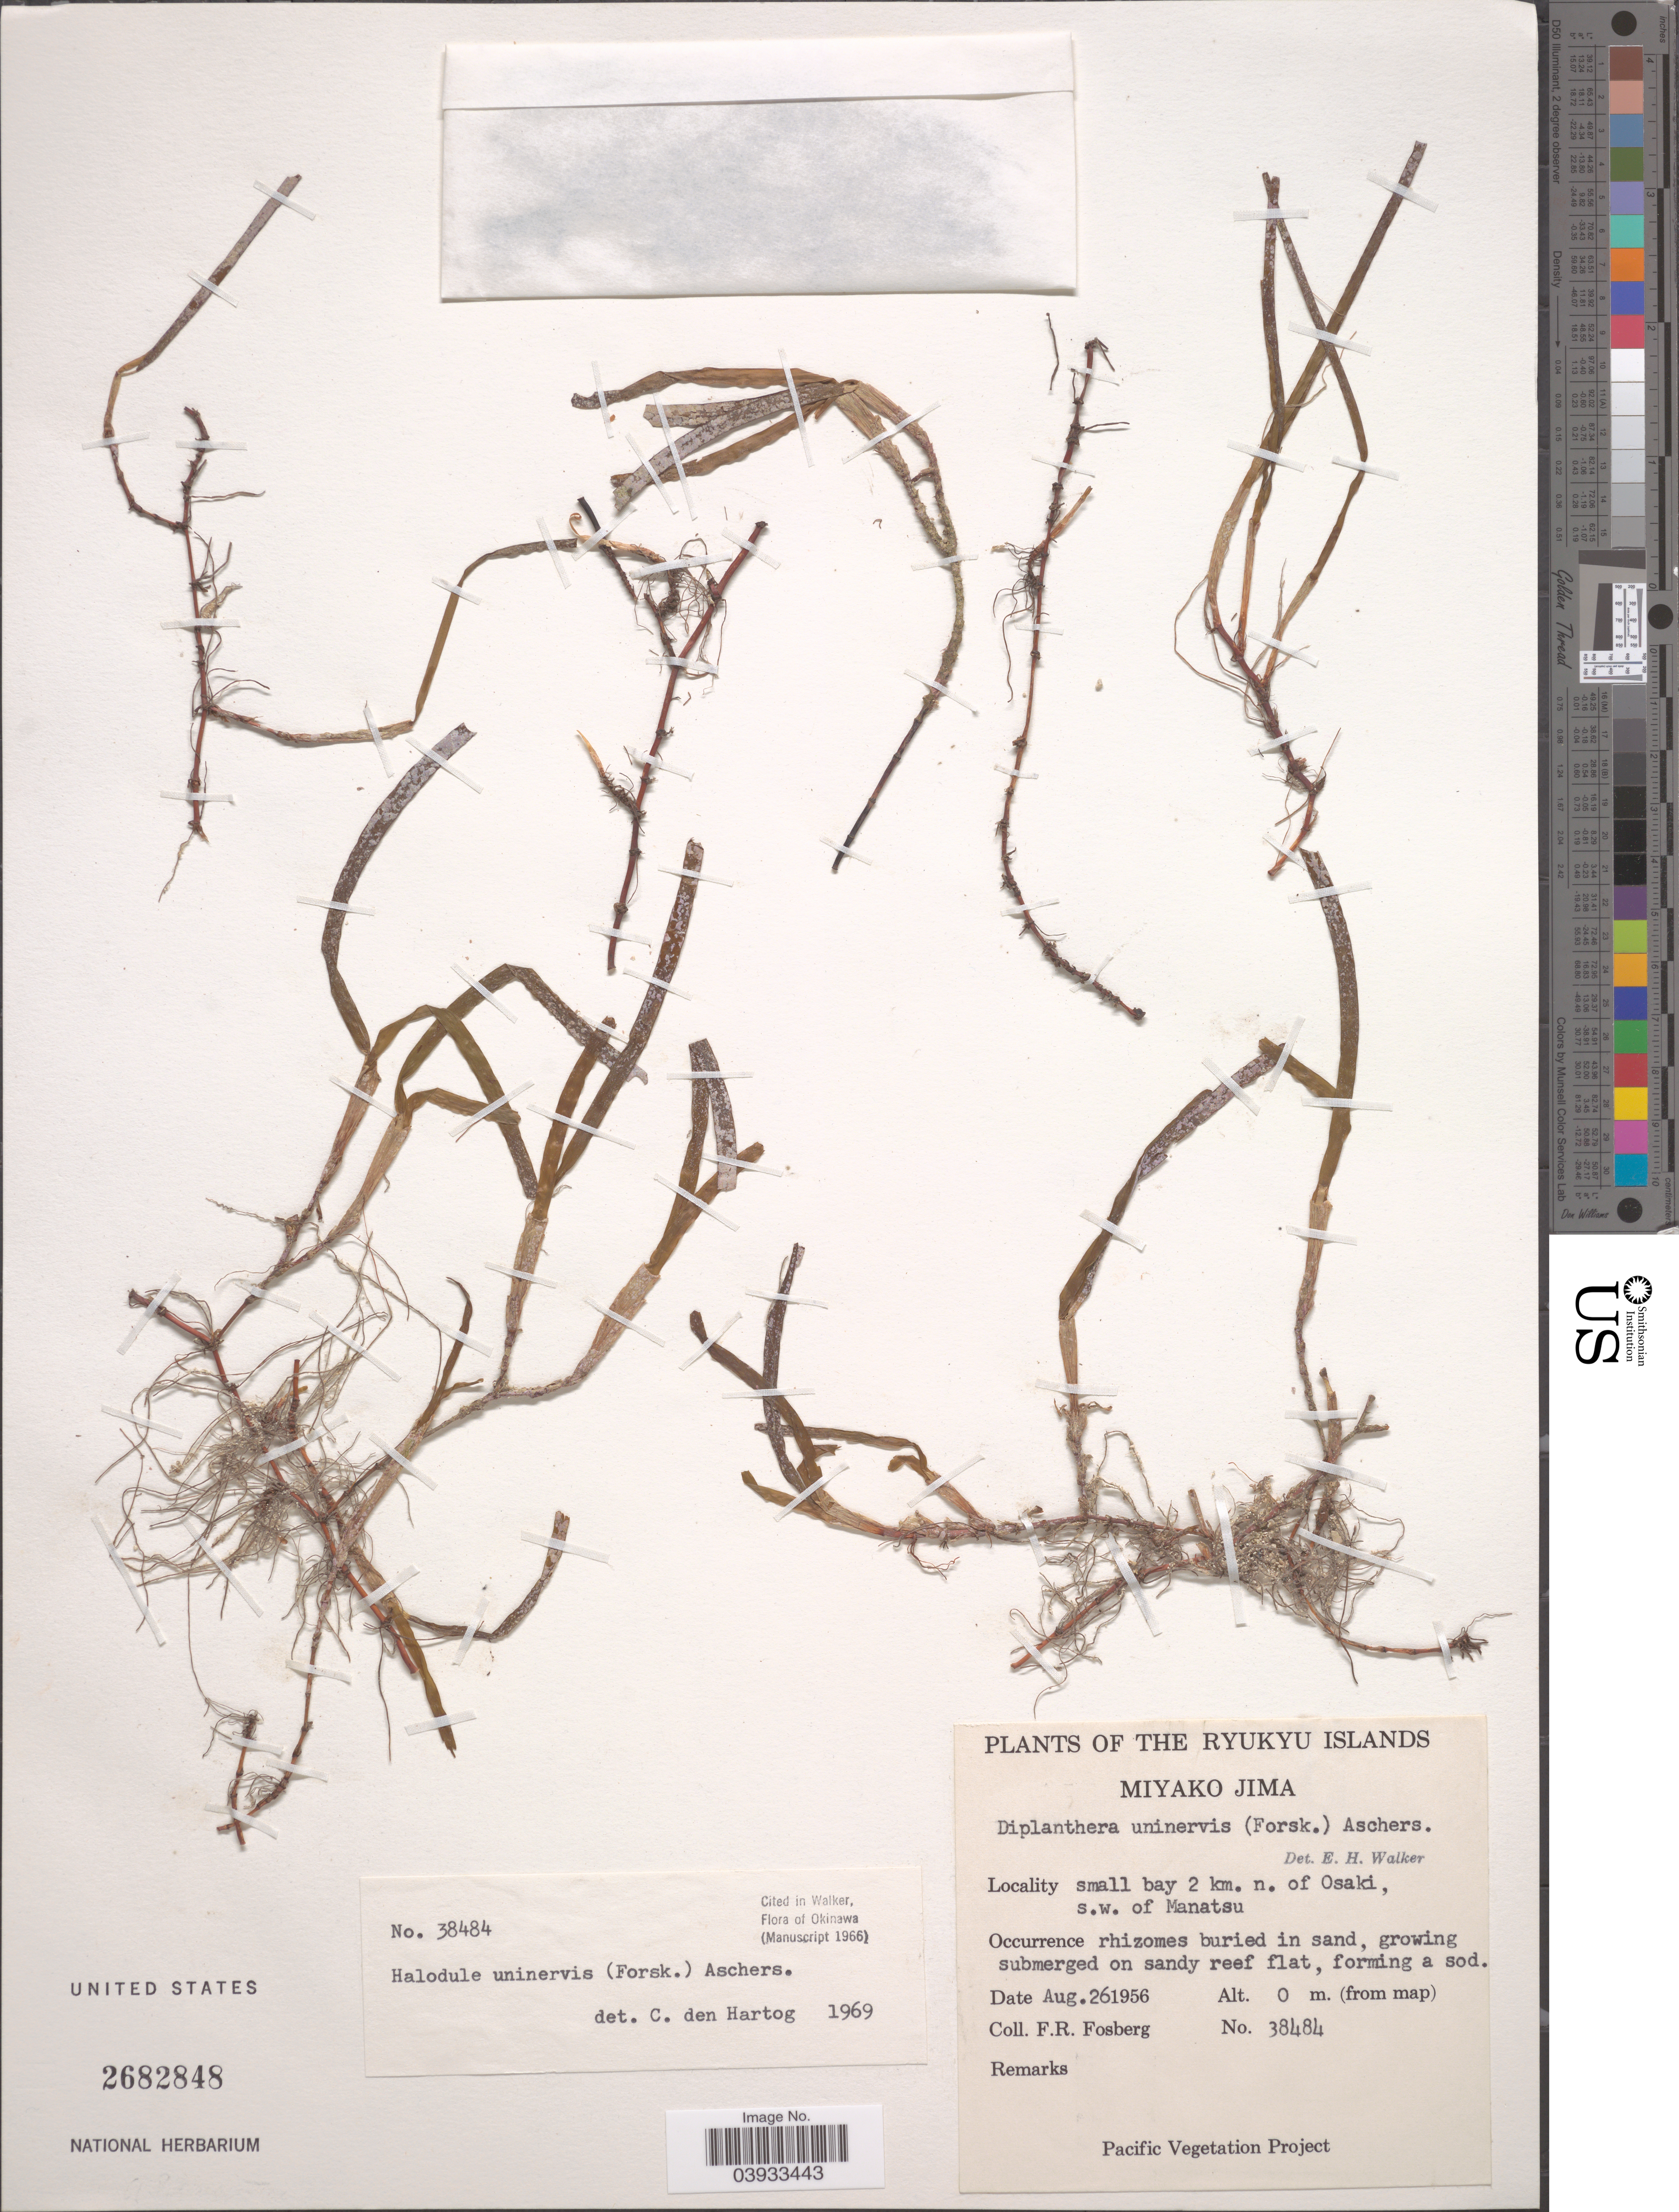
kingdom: Plantae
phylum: Tracheophyta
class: Liliopsida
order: Alismatales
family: Cymodoceaceae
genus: Halodule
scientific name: Halodule uninervis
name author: (Forssk.) Asch.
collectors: F. R. Fosberg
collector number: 38484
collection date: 1956-08-26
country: Japan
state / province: Okinawa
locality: The Ryukyu Islands. Miyako Jima. Small bay 2 km. n. of Osaki, s.w. of Manatsu.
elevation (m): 0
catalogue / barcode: US 2682848